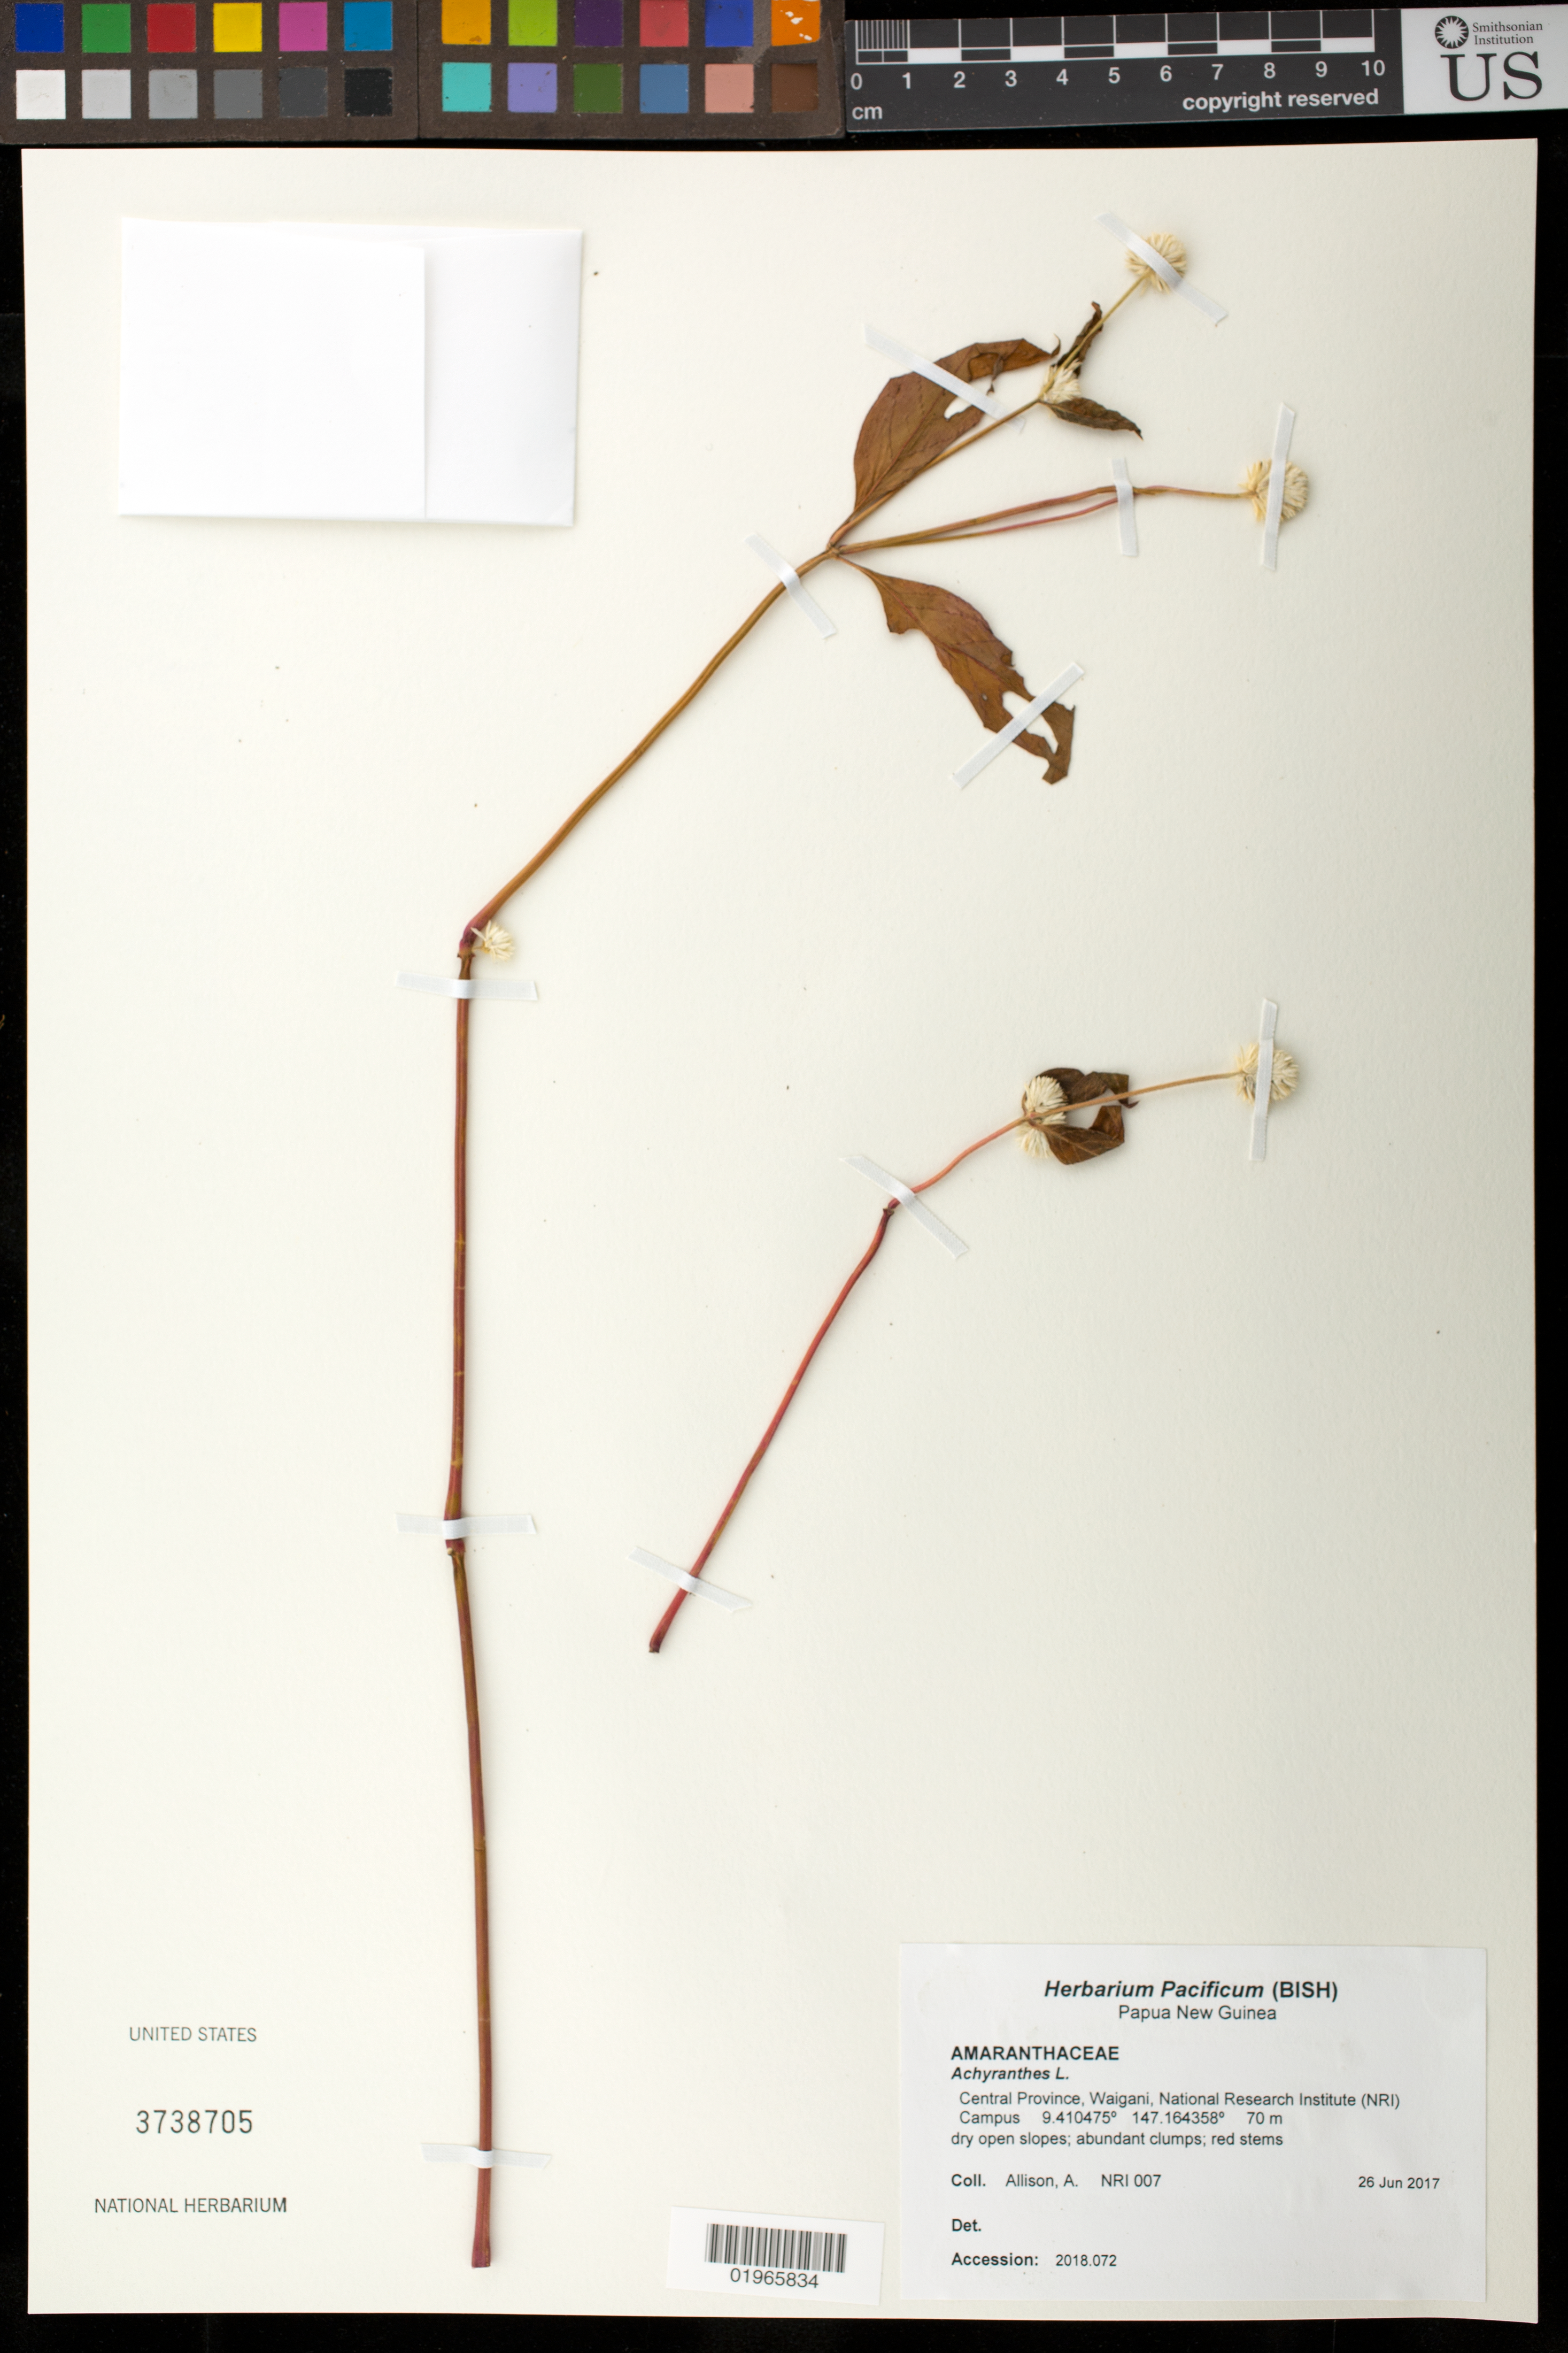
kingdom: Plantae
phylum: Tracheophyta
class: Magnoliopsida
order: Caryophyllales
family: Amaranthaceae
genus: Achyranthes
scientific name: Achyranthes sp.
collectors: A. Allison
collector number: NRI 007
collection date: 2017-06-26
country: Papua New Guinea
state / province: Central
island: New Guinea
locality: Waigani, National Research Institute (NRI) Campus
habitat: Dry open slopes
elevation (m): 70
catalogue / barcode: US 3738705